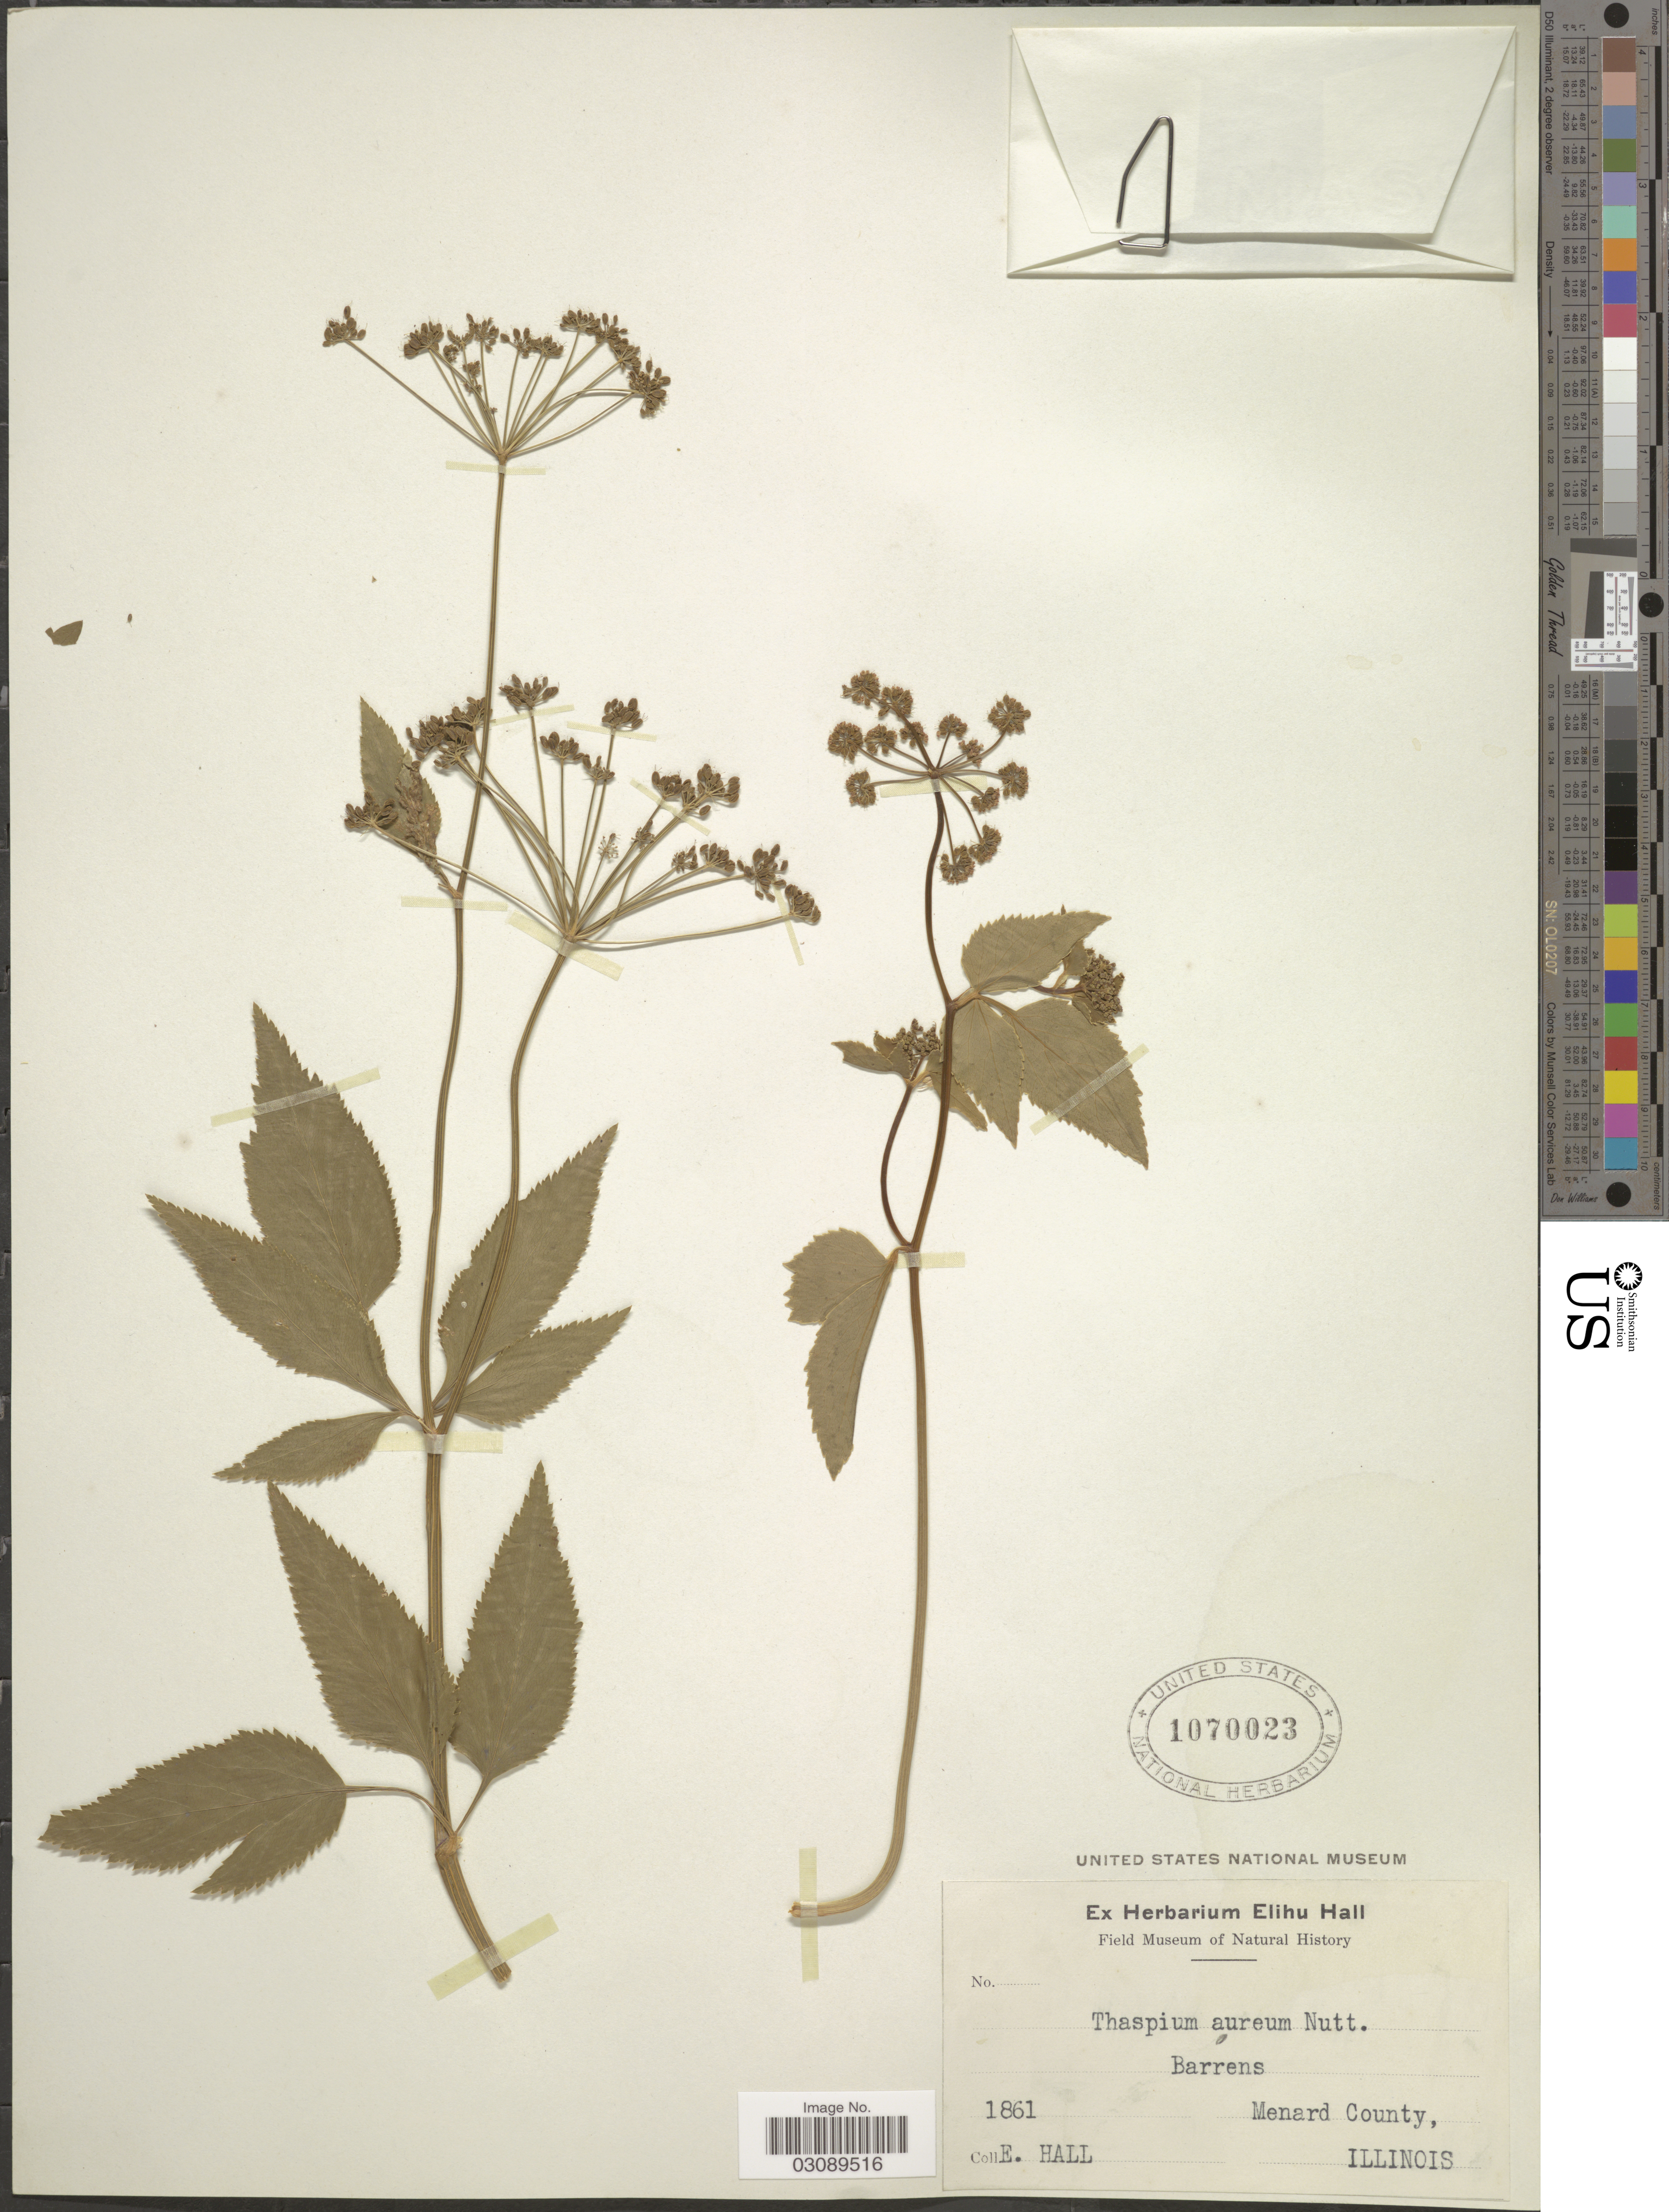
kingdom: Plantae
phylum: Tracheophyta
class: Magnoliopsida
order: Apiales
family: Apiaceae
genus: Thaspium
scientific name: Thaspium barbinode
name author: (Michx.) Nutt.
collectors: E. Hall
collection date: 1861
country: United States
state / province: Illinois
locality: Barrens, Menard County.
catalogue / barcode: US 1070023